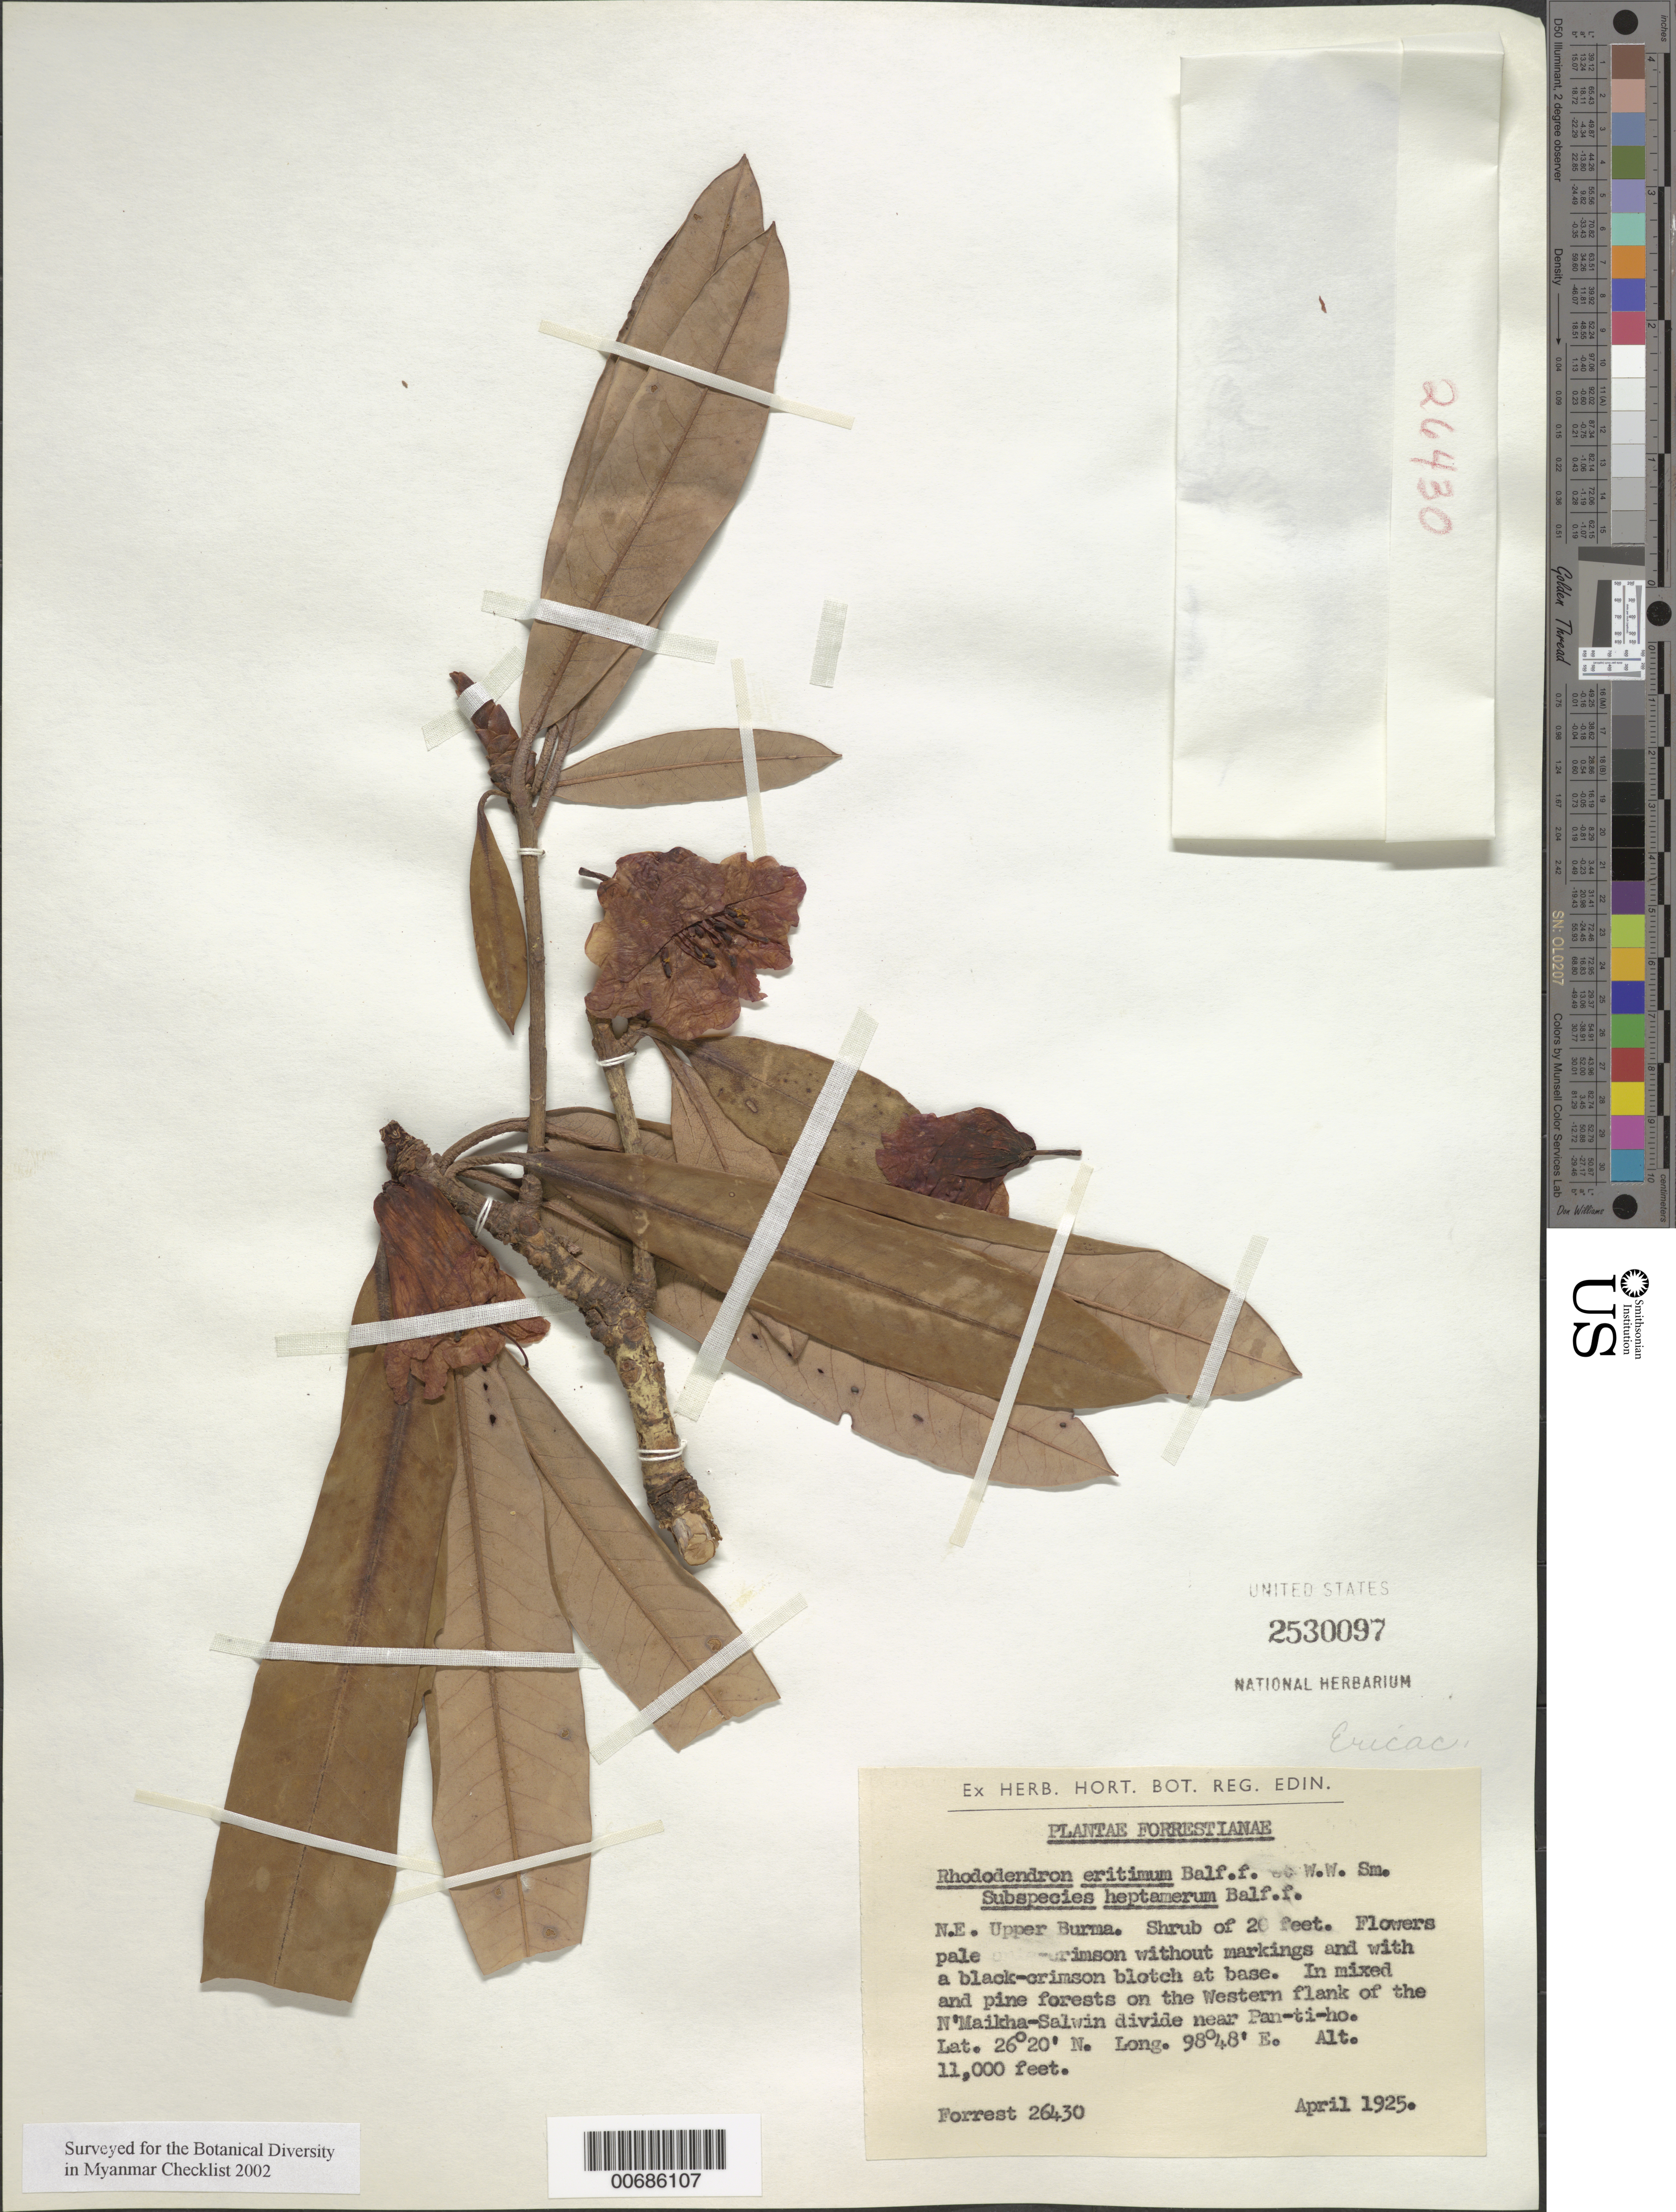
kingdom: Plantae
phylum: Tracheophyta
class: Magnoliopsida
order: Ericales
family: Ericaceae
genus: Rhododendron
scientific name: Rhododendron eritimum subsp. heptamerum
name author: Balf. f.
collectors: G. Forrest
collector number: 26430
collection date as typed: Apr 1925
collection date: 1925-04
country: Myanmar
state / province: Kachin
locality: N'Maikha-Salwin Divide, W flank, near Pan-ti-ho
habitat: Mixed and pine forests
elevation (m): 3353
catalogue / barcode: US 2530097